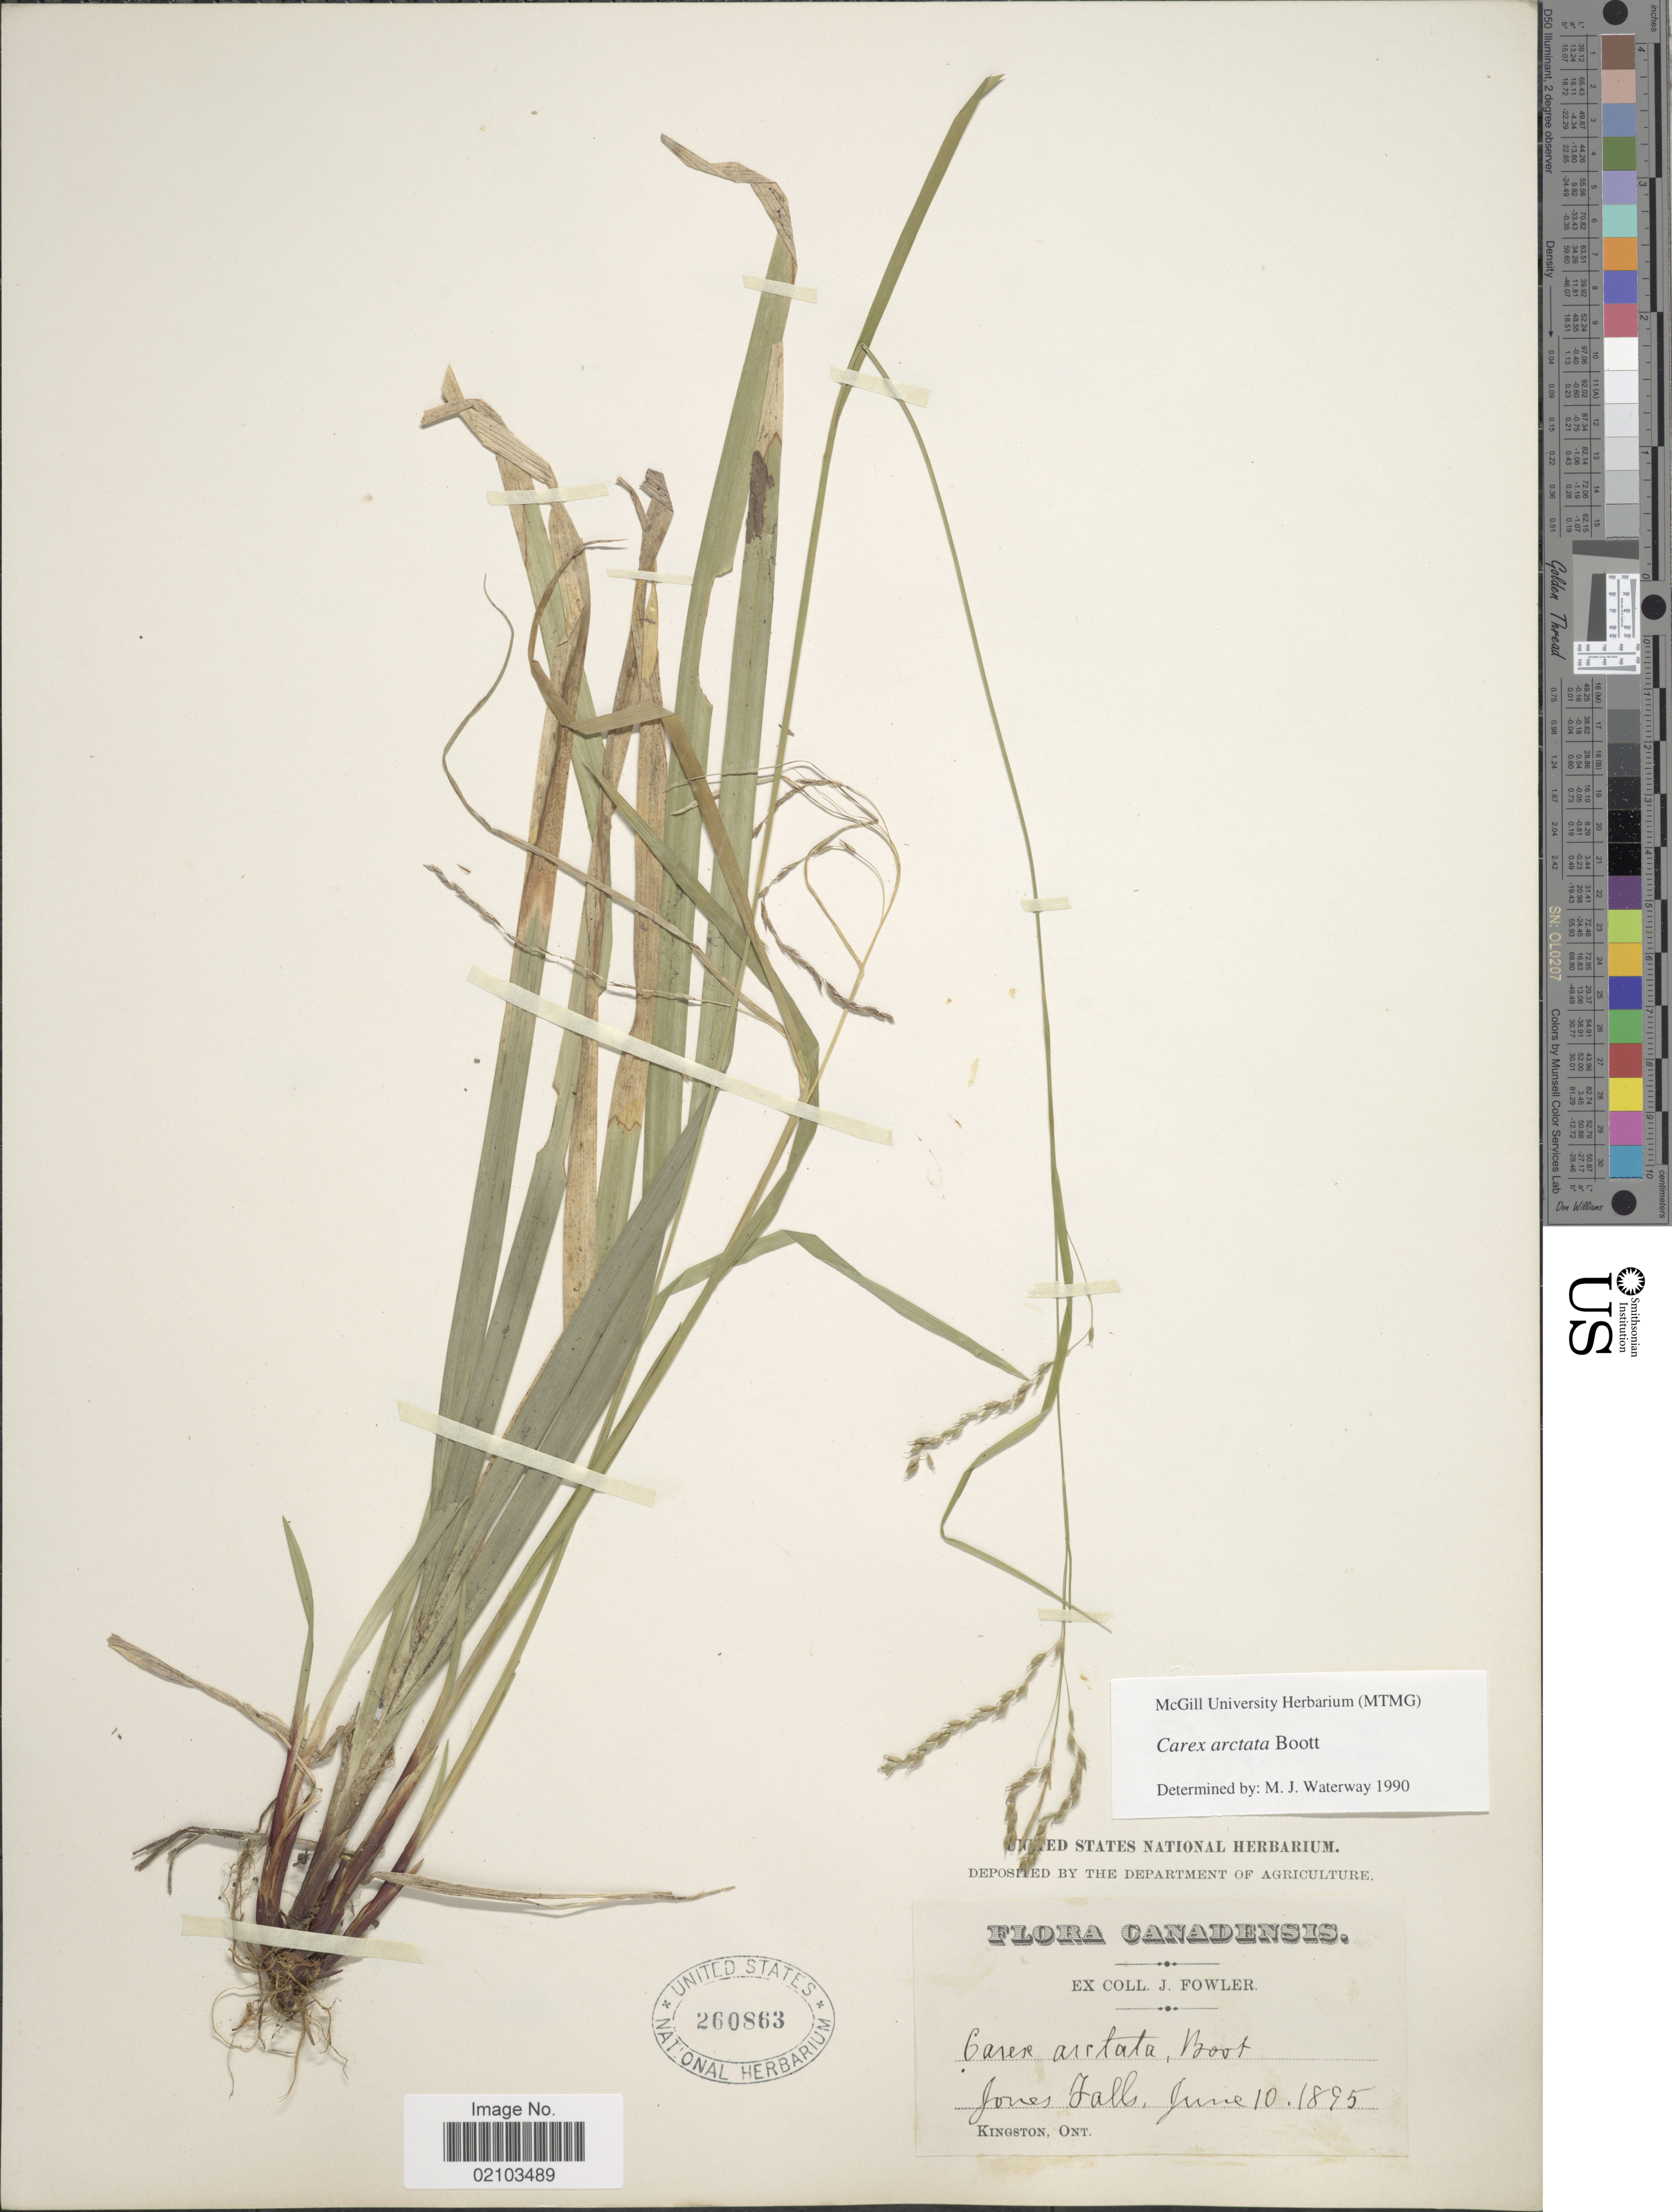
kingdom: Plantae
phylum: Tracheophyta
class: Liliopsida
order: Poales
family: Cyperaceae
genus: Carex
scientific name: Carex arctata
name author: Boott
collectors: J. P. Fowler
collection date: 1895-06-10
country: Canada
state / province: Ontario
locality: Jones Falls, Kingston, Ont. [unsure placement]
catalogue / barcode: US 260863